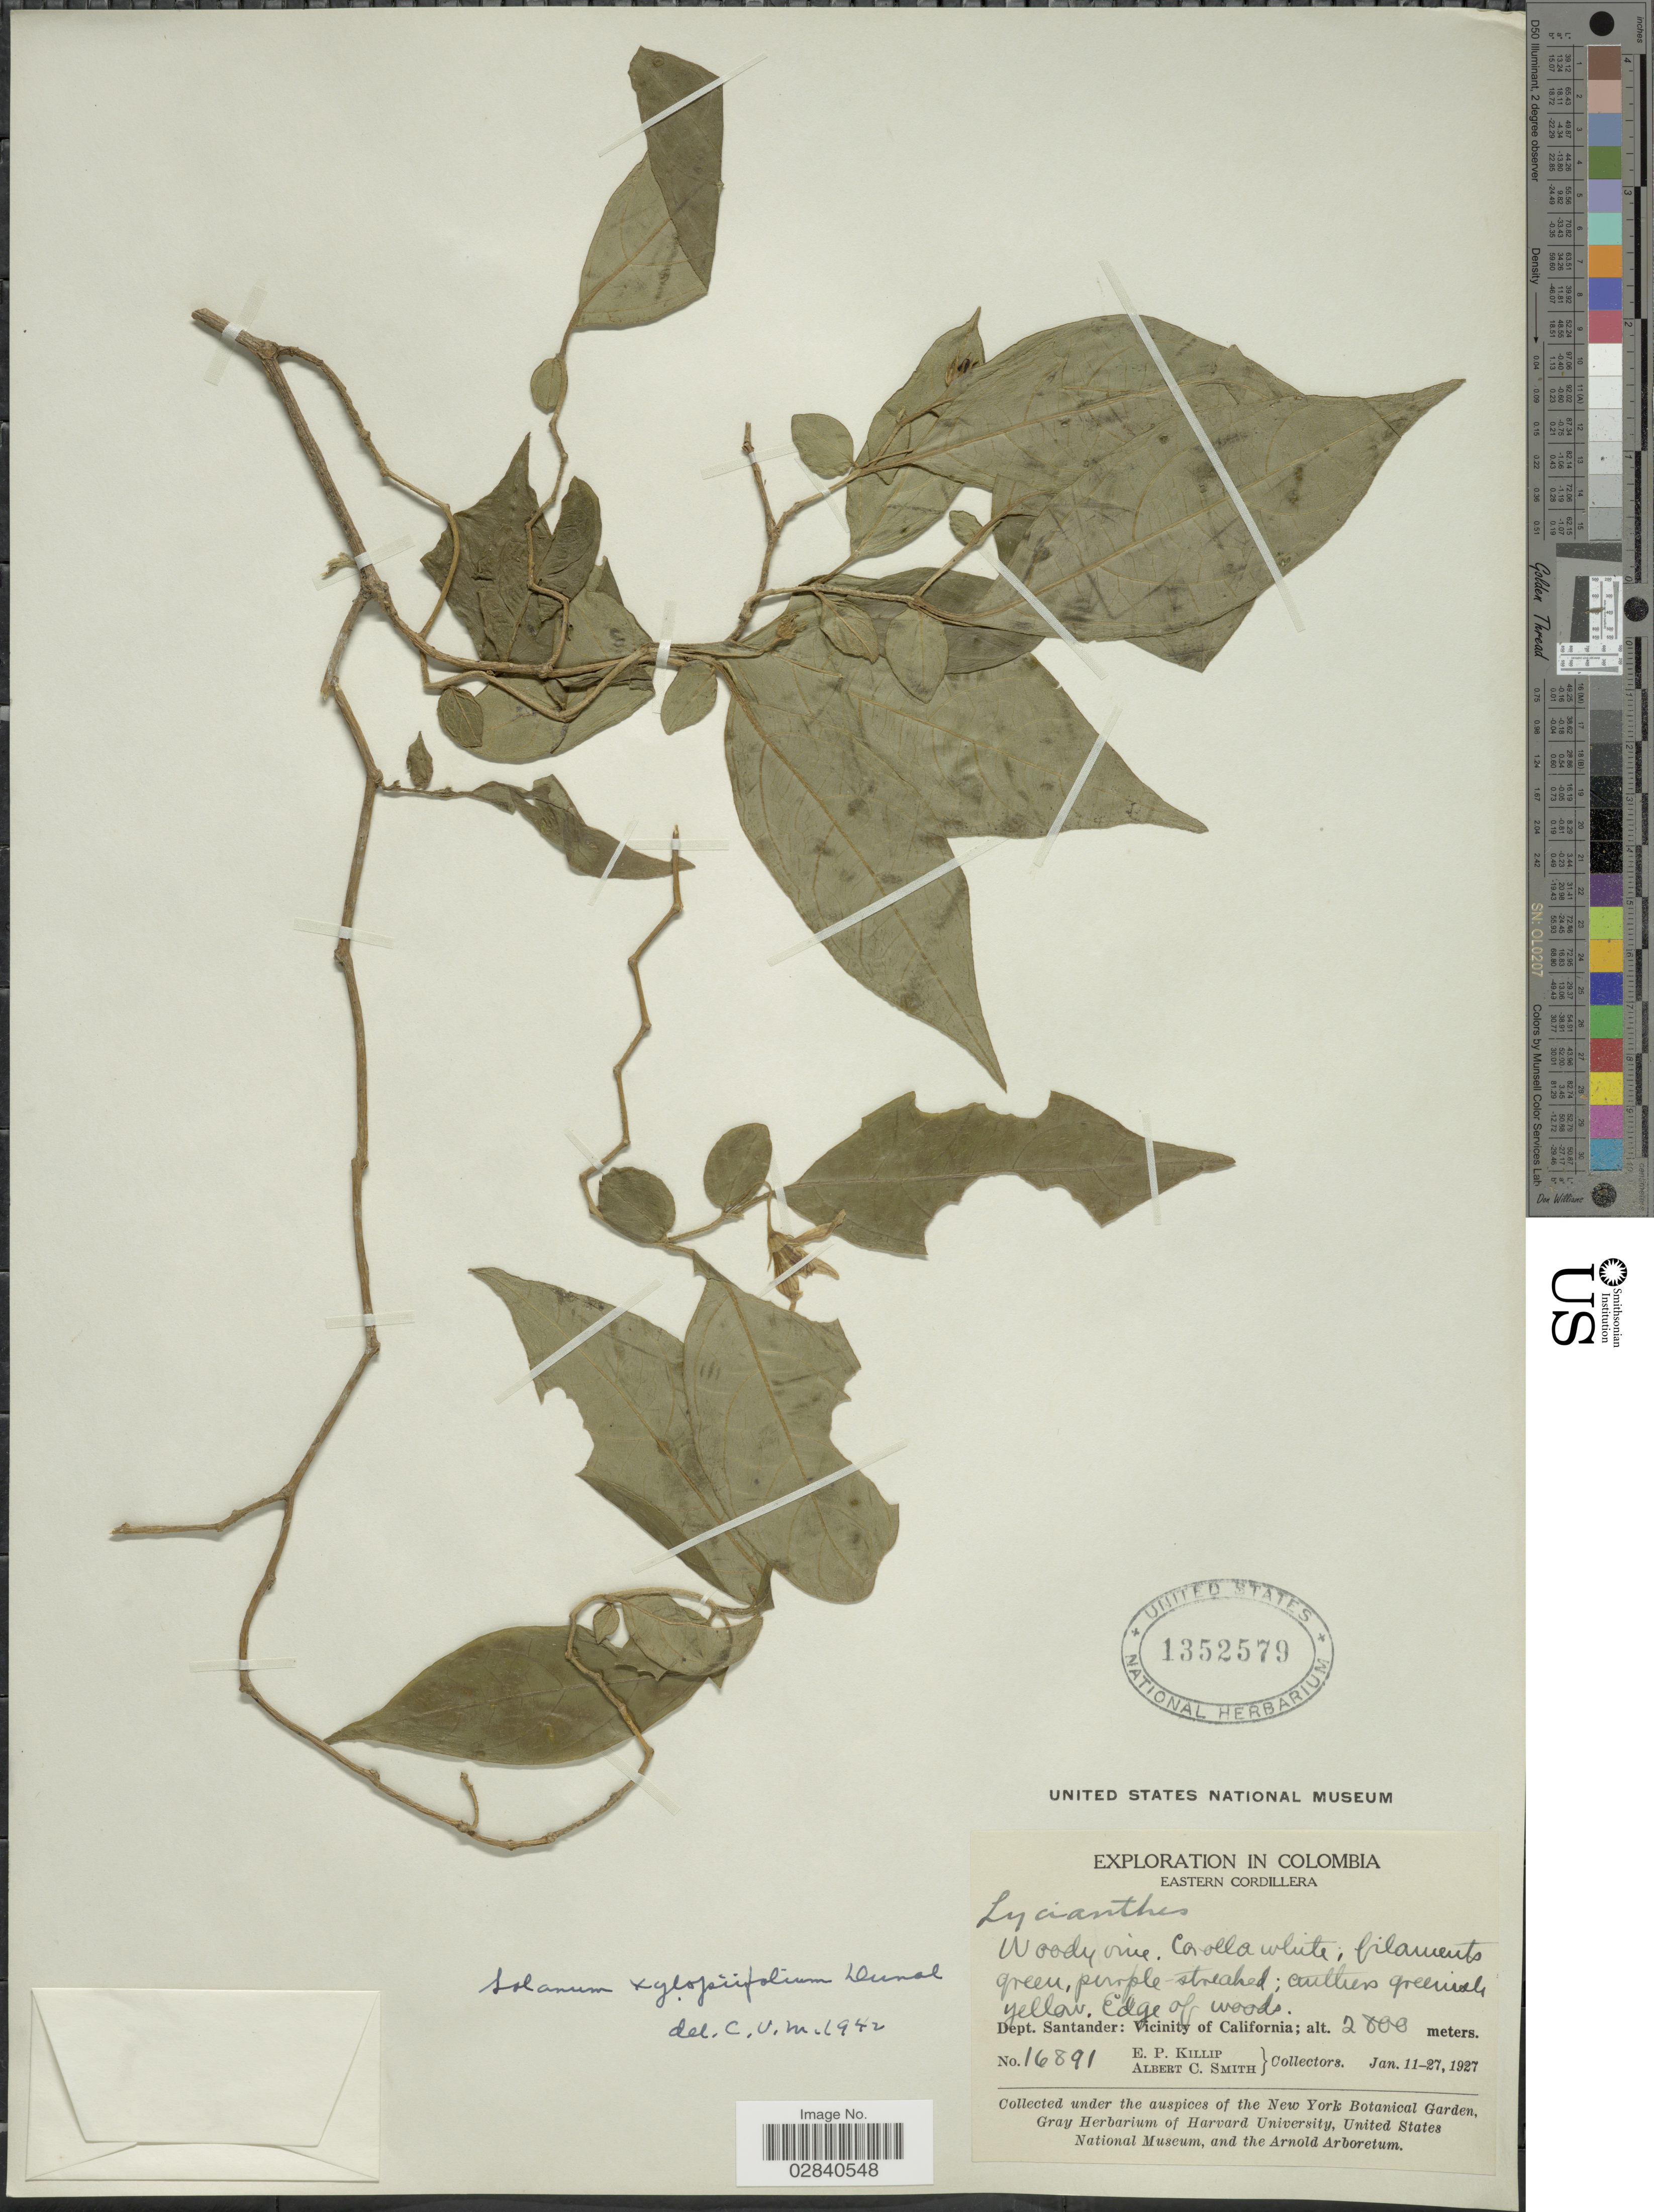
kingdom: Plantae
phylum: Tracheophyta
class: Magnoliopsida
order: Solanales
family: Solanaceae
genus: Lycianthes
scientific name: Lycianthes xylopiifolia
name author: (Dunal) Bitter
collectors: E. P. Killip & A. C. Smith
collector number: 16891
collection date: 1927-01-11/1927-01-27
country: Colombia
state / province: Santander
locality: Eastern Cordillera, Dept. Santander: Vicinity of California.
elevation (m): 2800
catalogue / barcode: US 1352579